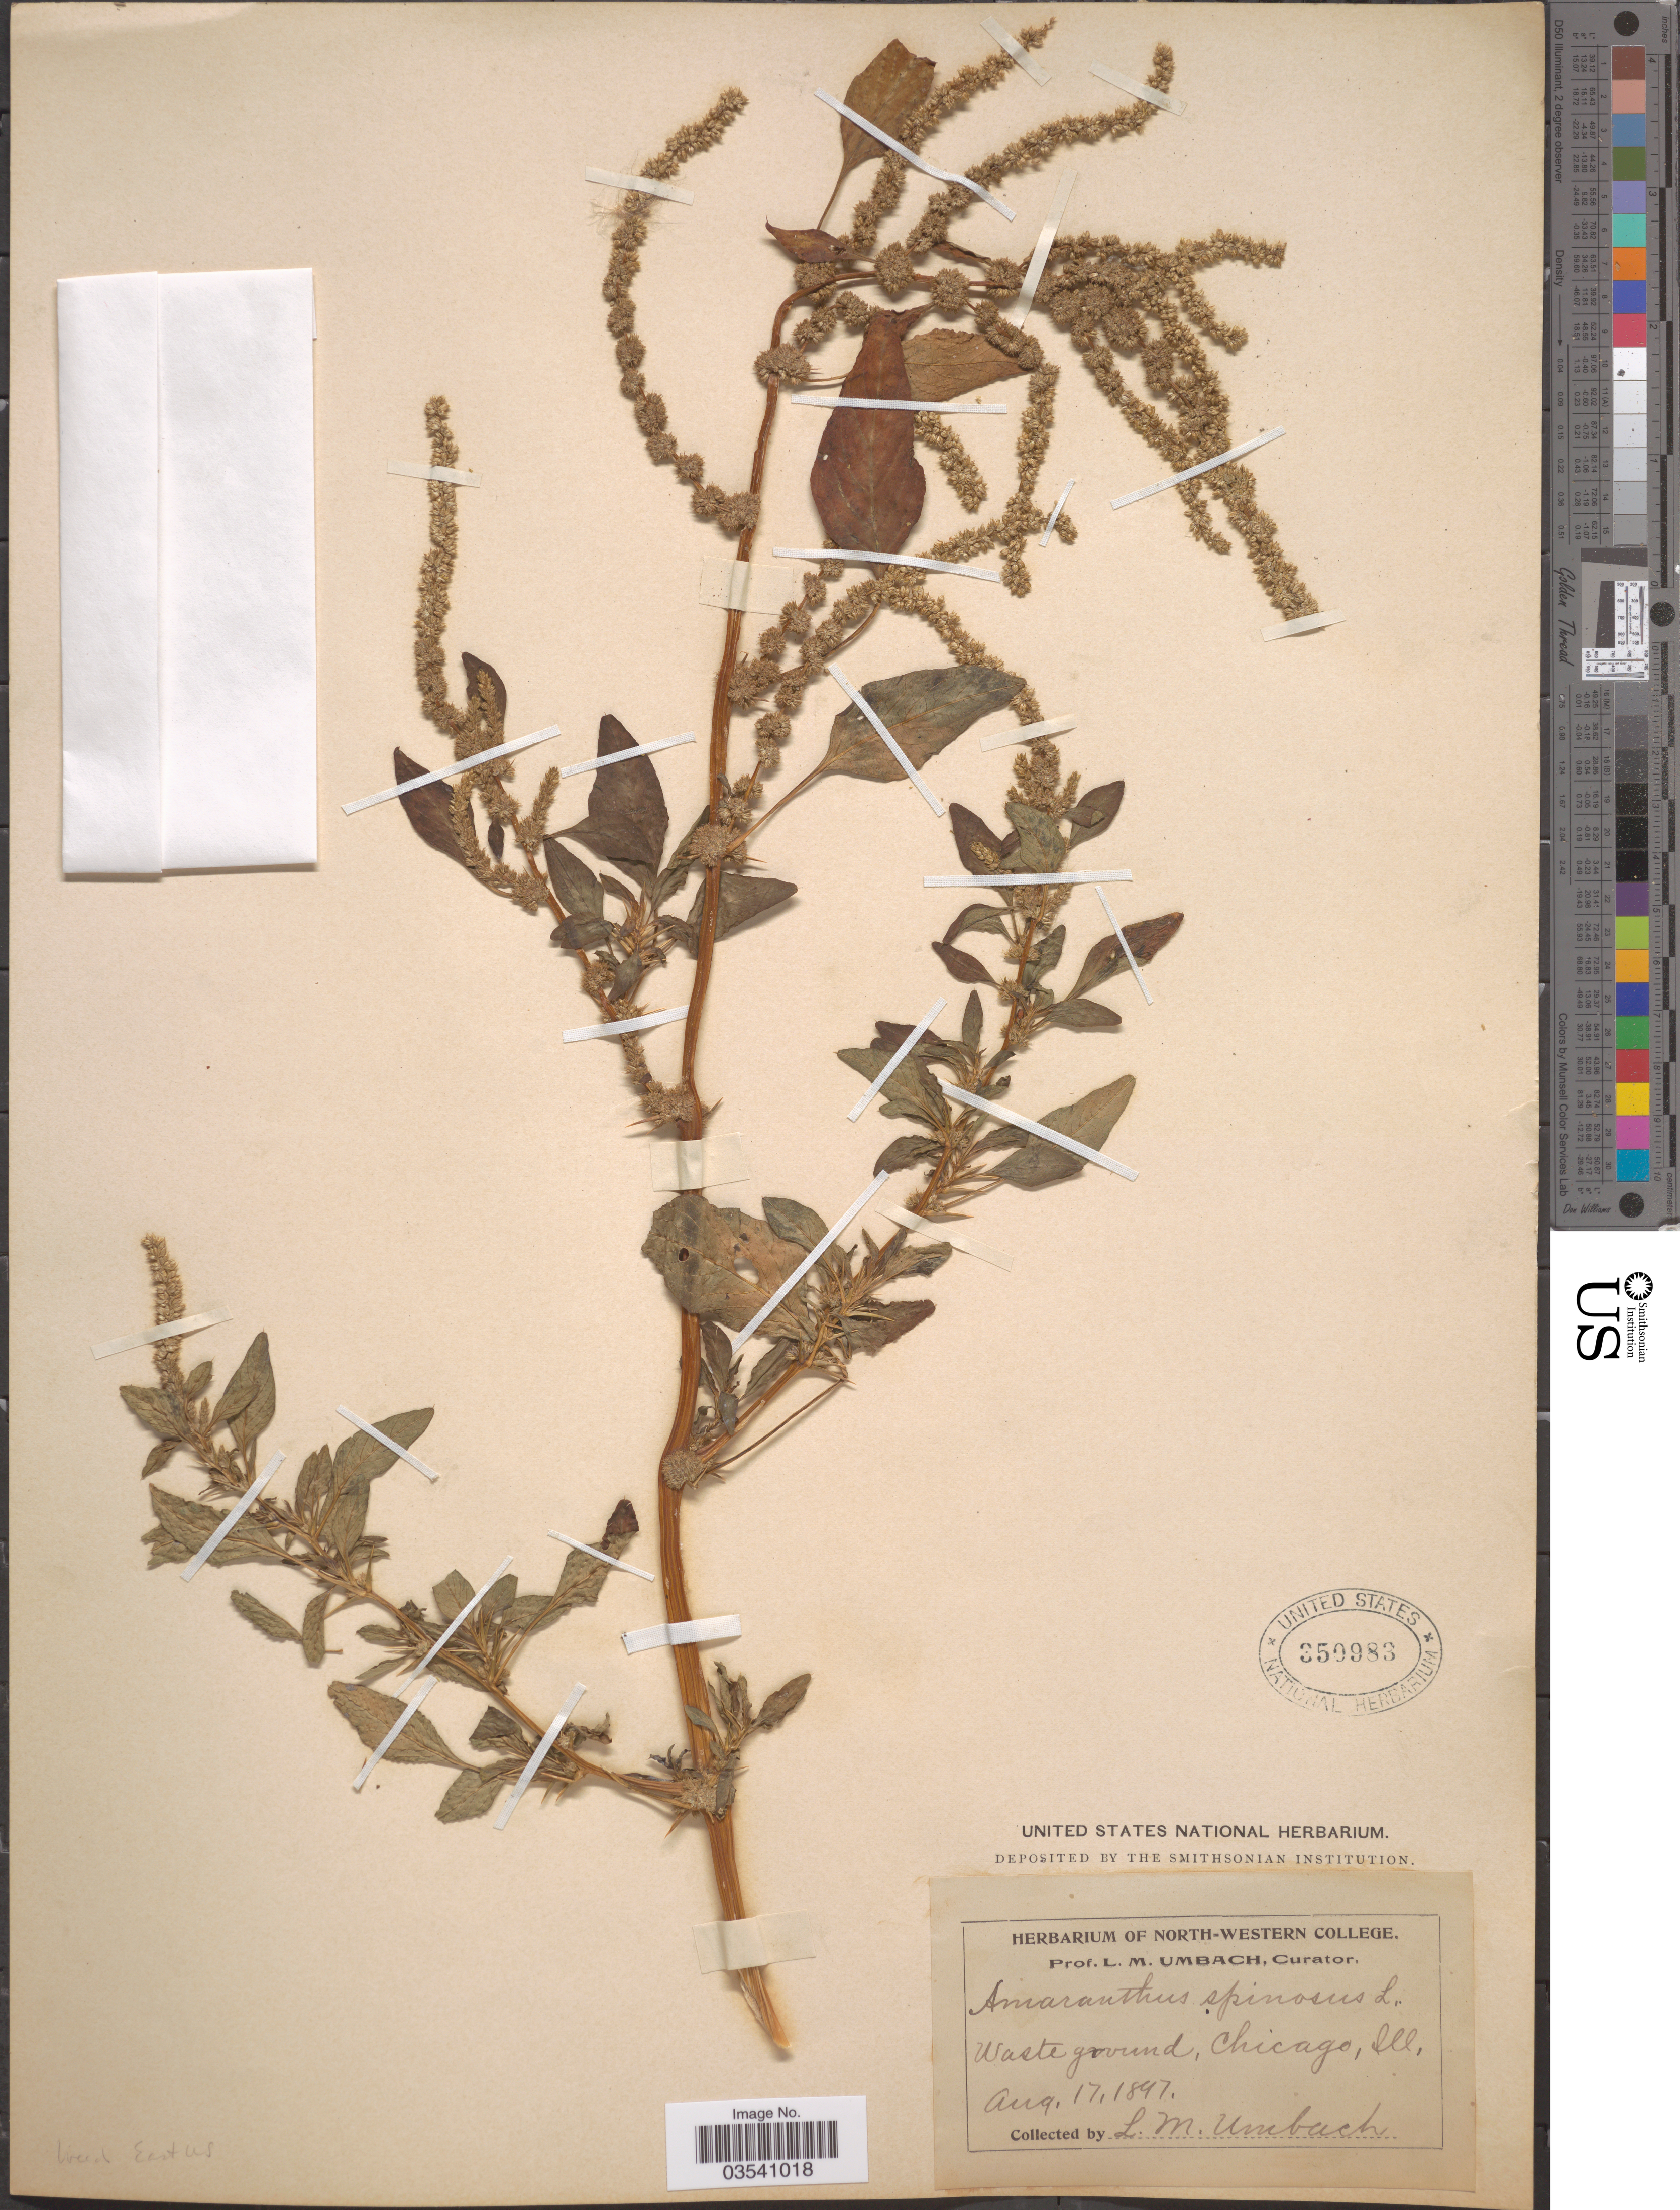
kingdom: Plantae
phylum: Tracheophyta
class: Magnoliopsida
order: Caryophyllales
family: Amaranthaceae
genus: Amaranthus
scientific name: Amaranthus spinosus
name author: L.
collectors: L. M. Umbach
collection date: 1897-08-17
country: United States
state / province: Illinois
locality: Chicago.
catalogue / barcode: US 350983